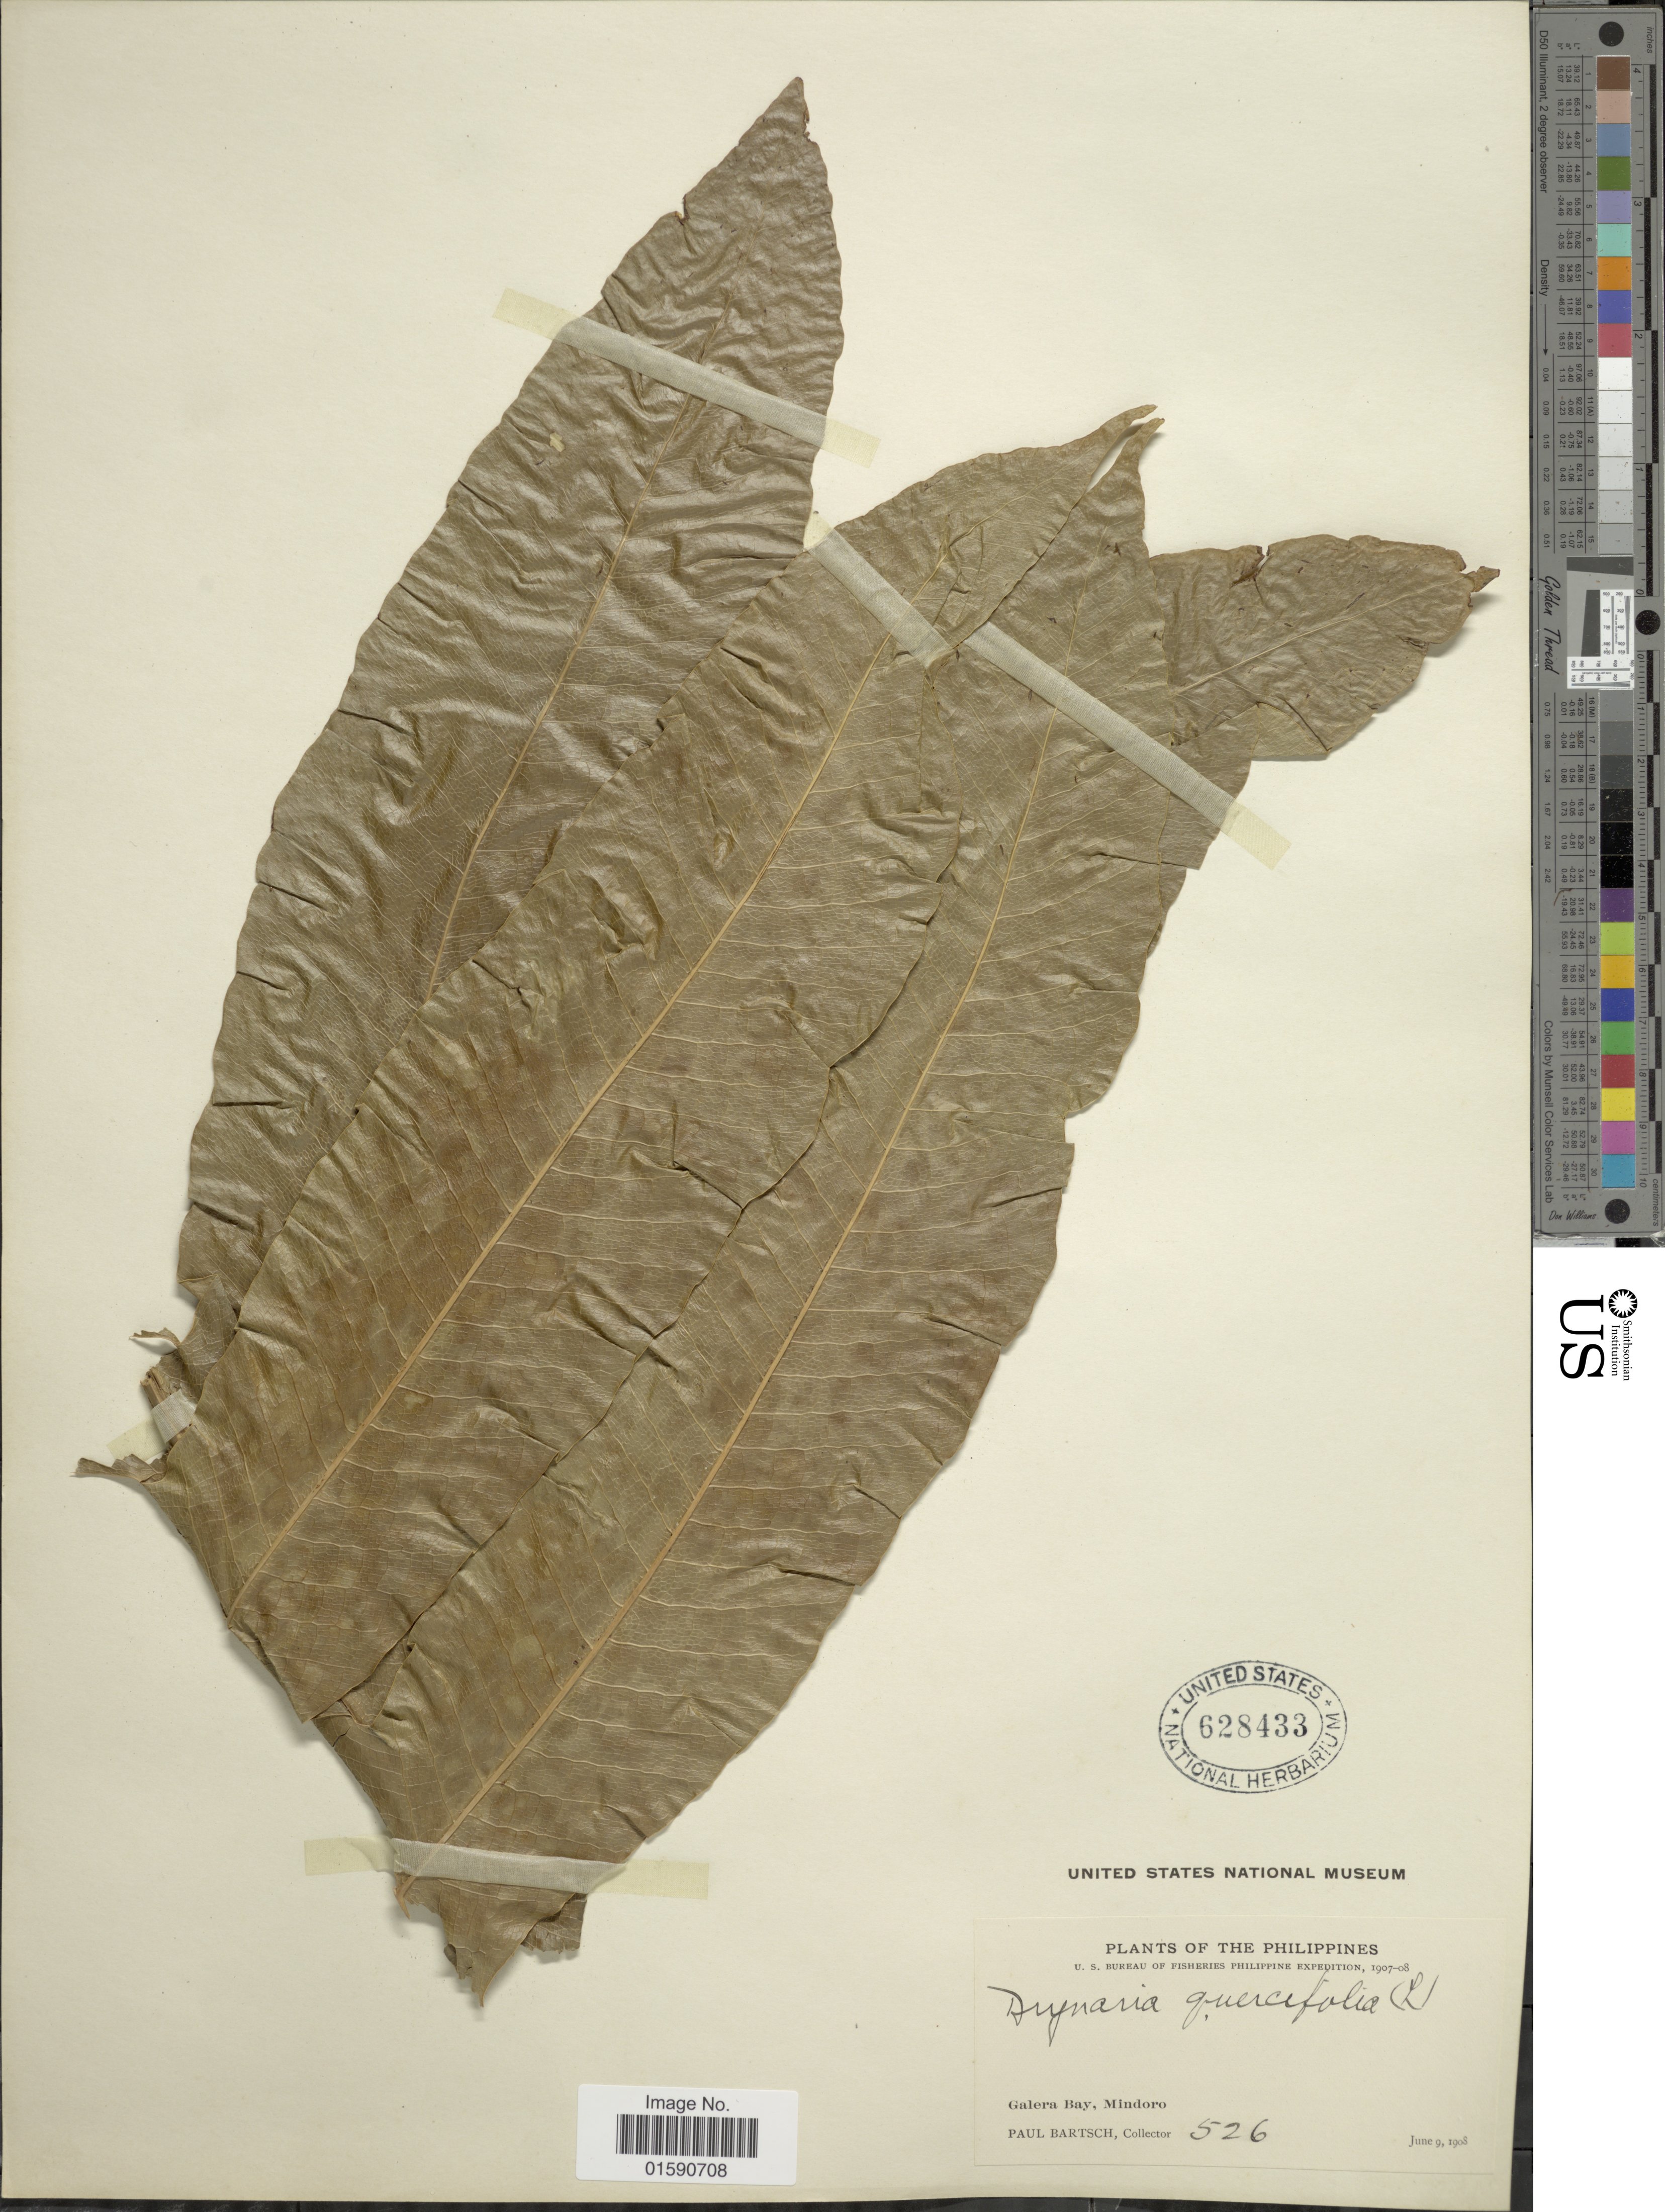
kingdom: Plantae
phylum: Tracheophyta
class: Polypodiopsida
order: Polypodiales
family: Polypodiaceae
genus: Drynaria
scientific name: Drynaria quercifolia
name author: (L.) J. Sm.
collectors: P. Bartsch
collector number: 526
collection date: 1908-06-09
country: Philippines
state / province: Mimaropa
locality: Galera Bay, Mindoro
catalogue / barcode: US 628433